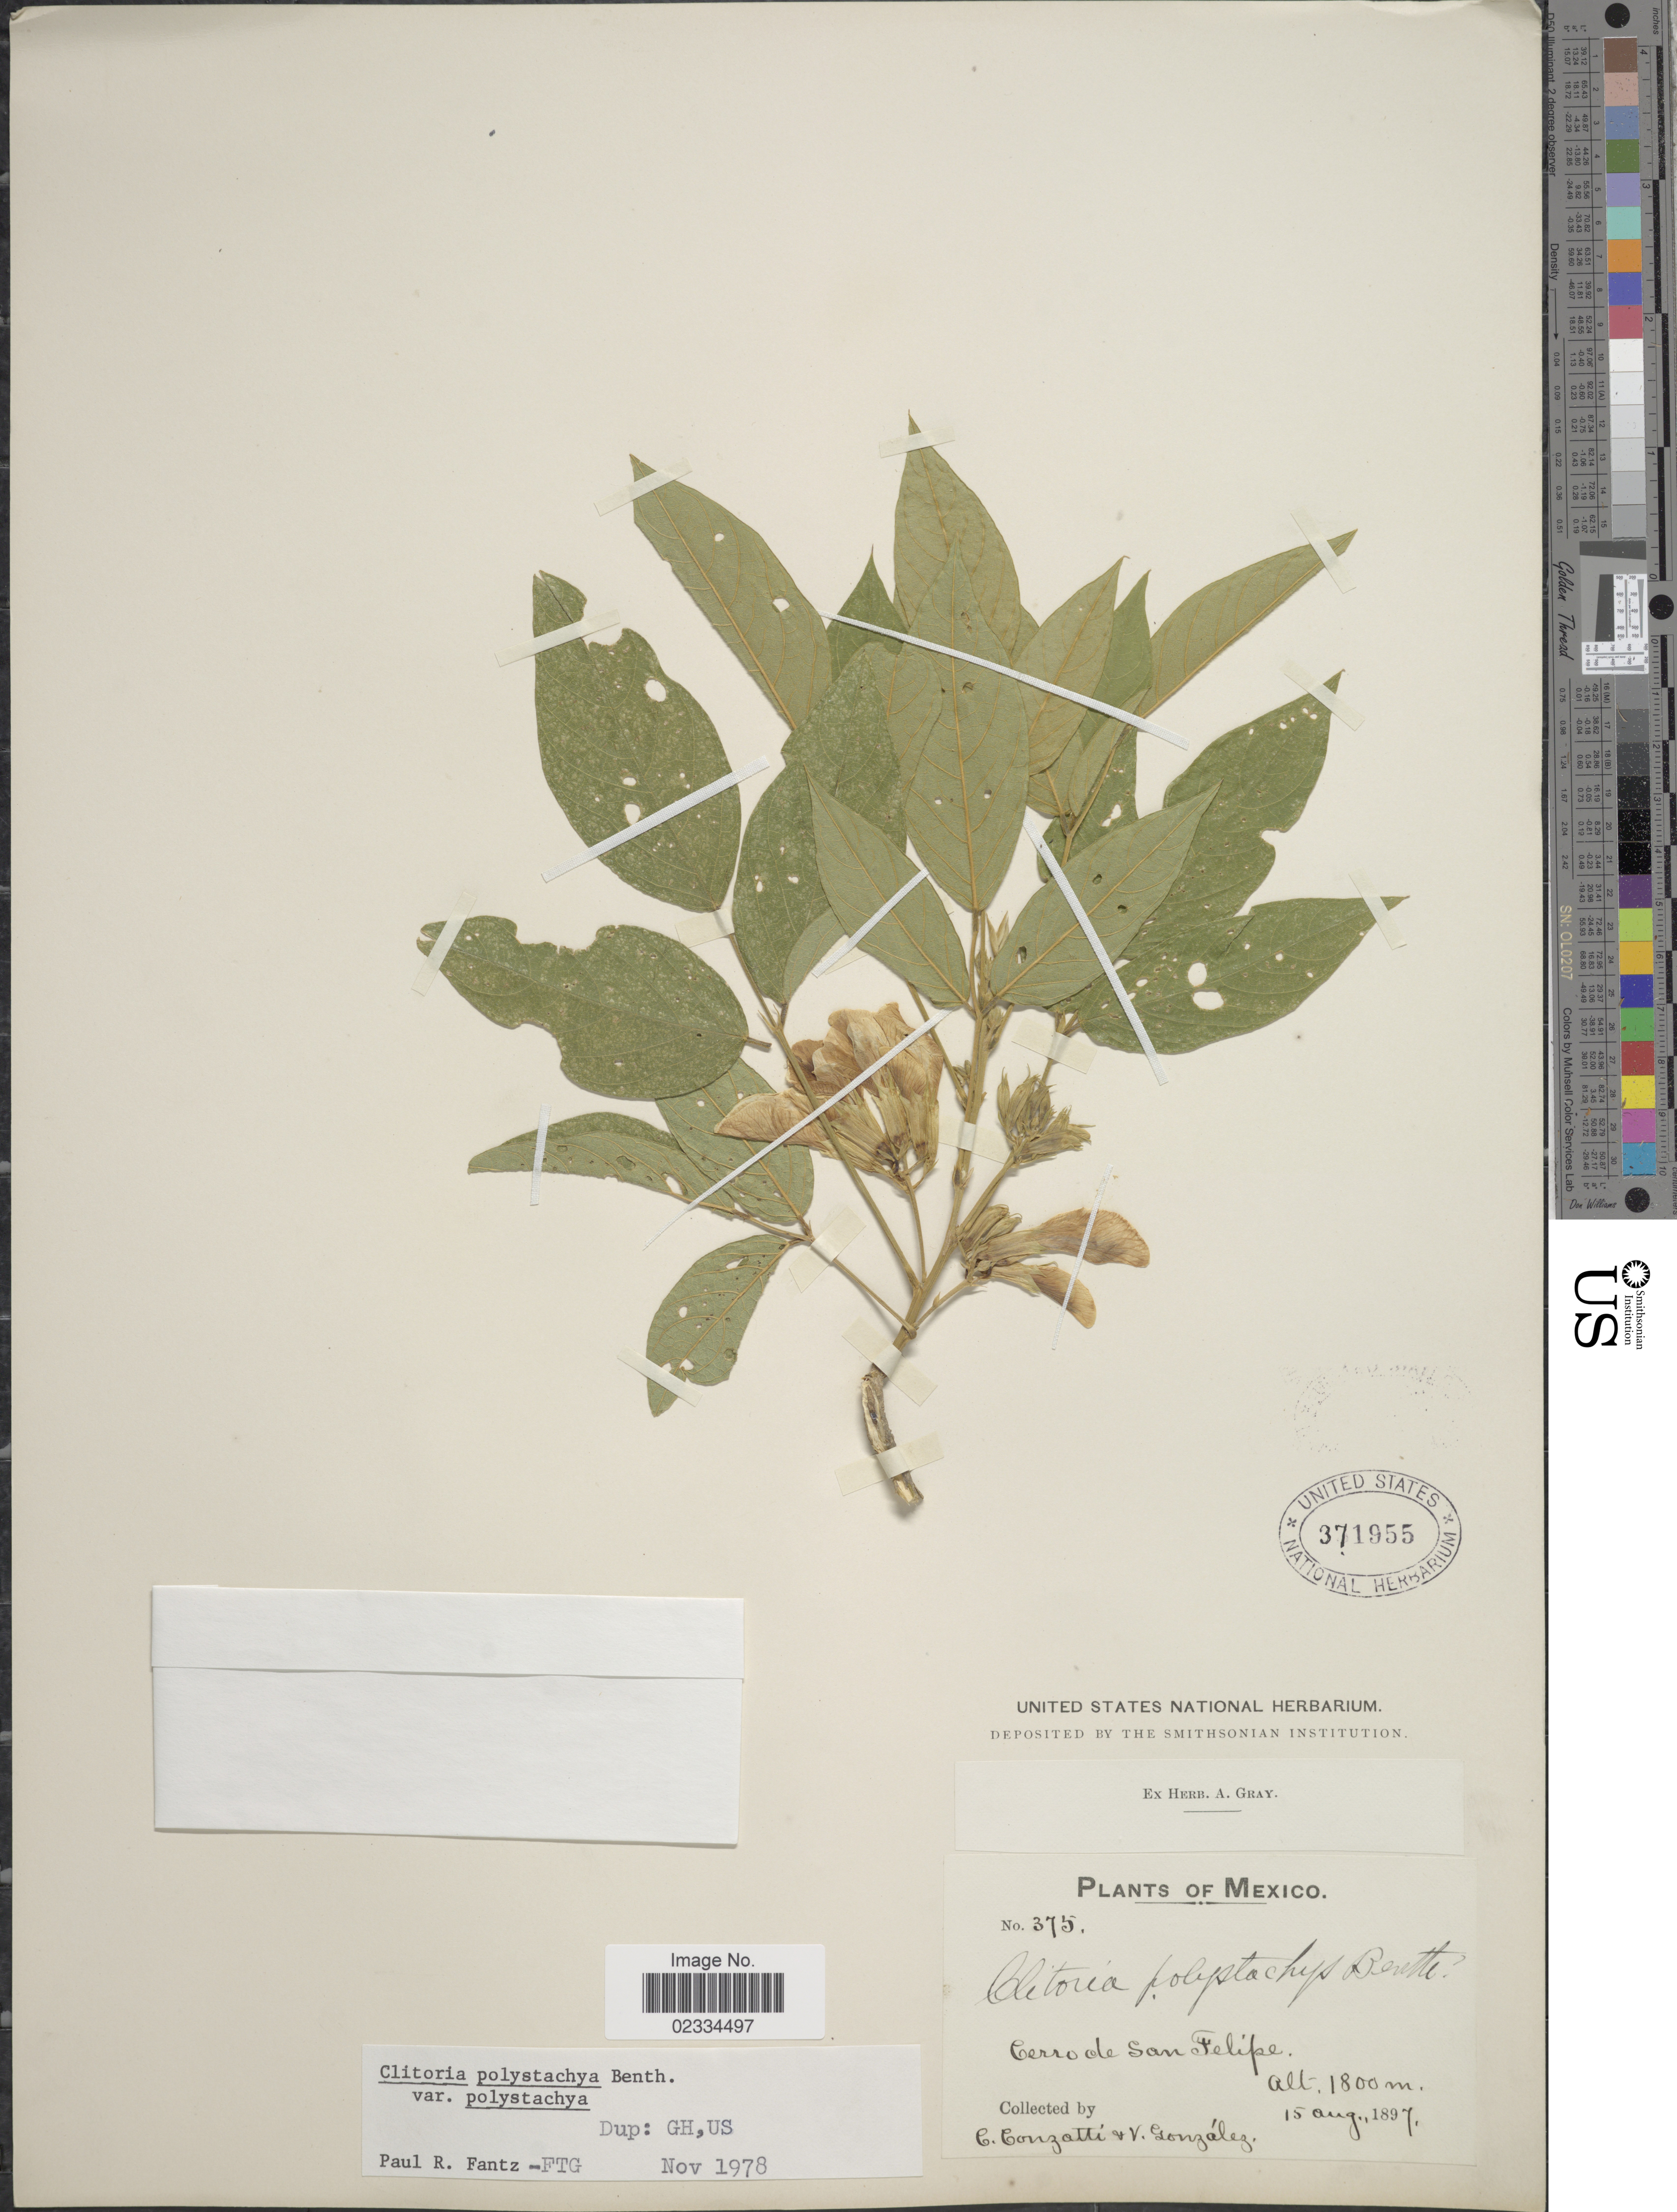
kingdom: Plantae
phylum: Tracheophyta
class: Magnoliopsida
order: Fabales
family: Fabaceae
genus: Clitoria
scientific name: Clitoria polystachya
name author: Benth.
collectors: C. Conzatti & V. González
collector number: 375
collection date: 1897-08-15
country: Mexico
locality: Cerro de San Felipe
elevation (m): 1800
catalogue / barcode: US 371955